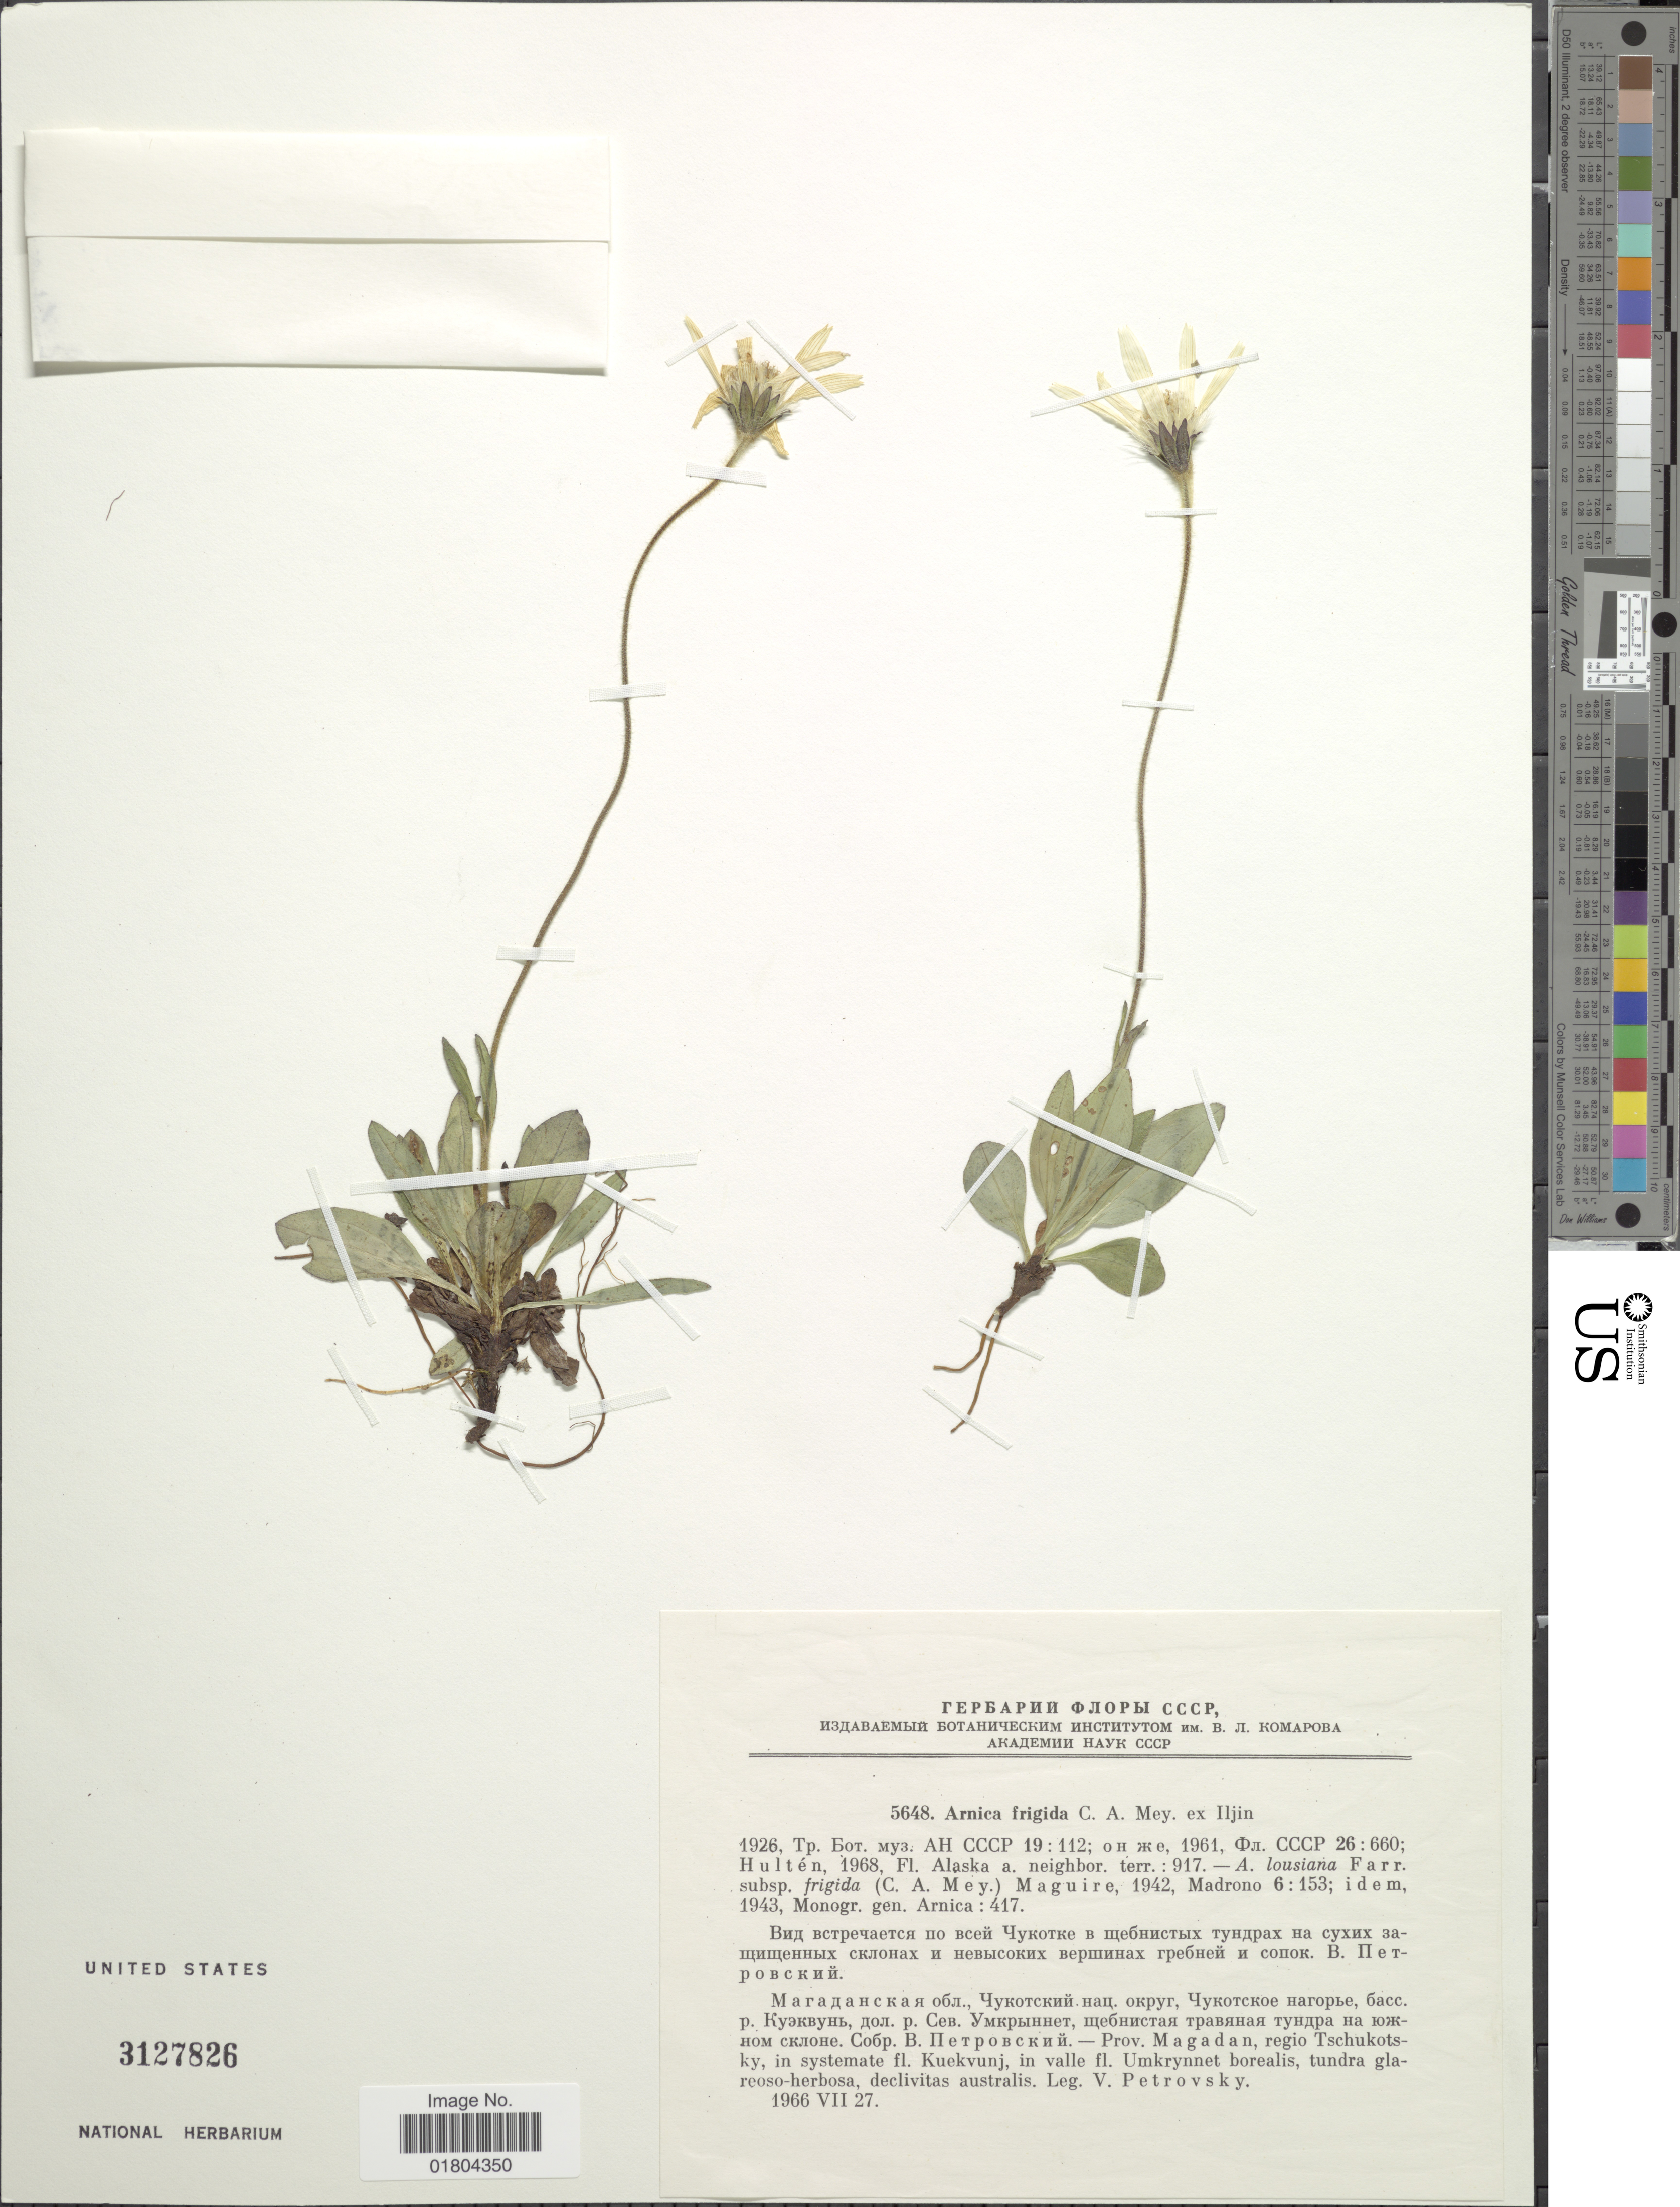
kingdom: Plantae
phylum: Tracheophyta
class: Magnoliopsida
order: Asterales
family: Asteraceae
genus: Arnica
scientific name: Arnica frigida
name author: C.A. Mey. ex Iljin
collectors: V. Petrovsky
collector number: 5648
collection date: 1966-07-27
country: Russian Federation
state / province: Magadan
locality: Regio Tschukotsky, in systemate fl. Kuekvunj, in valle fl. Umkrynnet borealis, tundra glareoso-herbosa, declivitas australis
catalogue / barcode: US 3127826